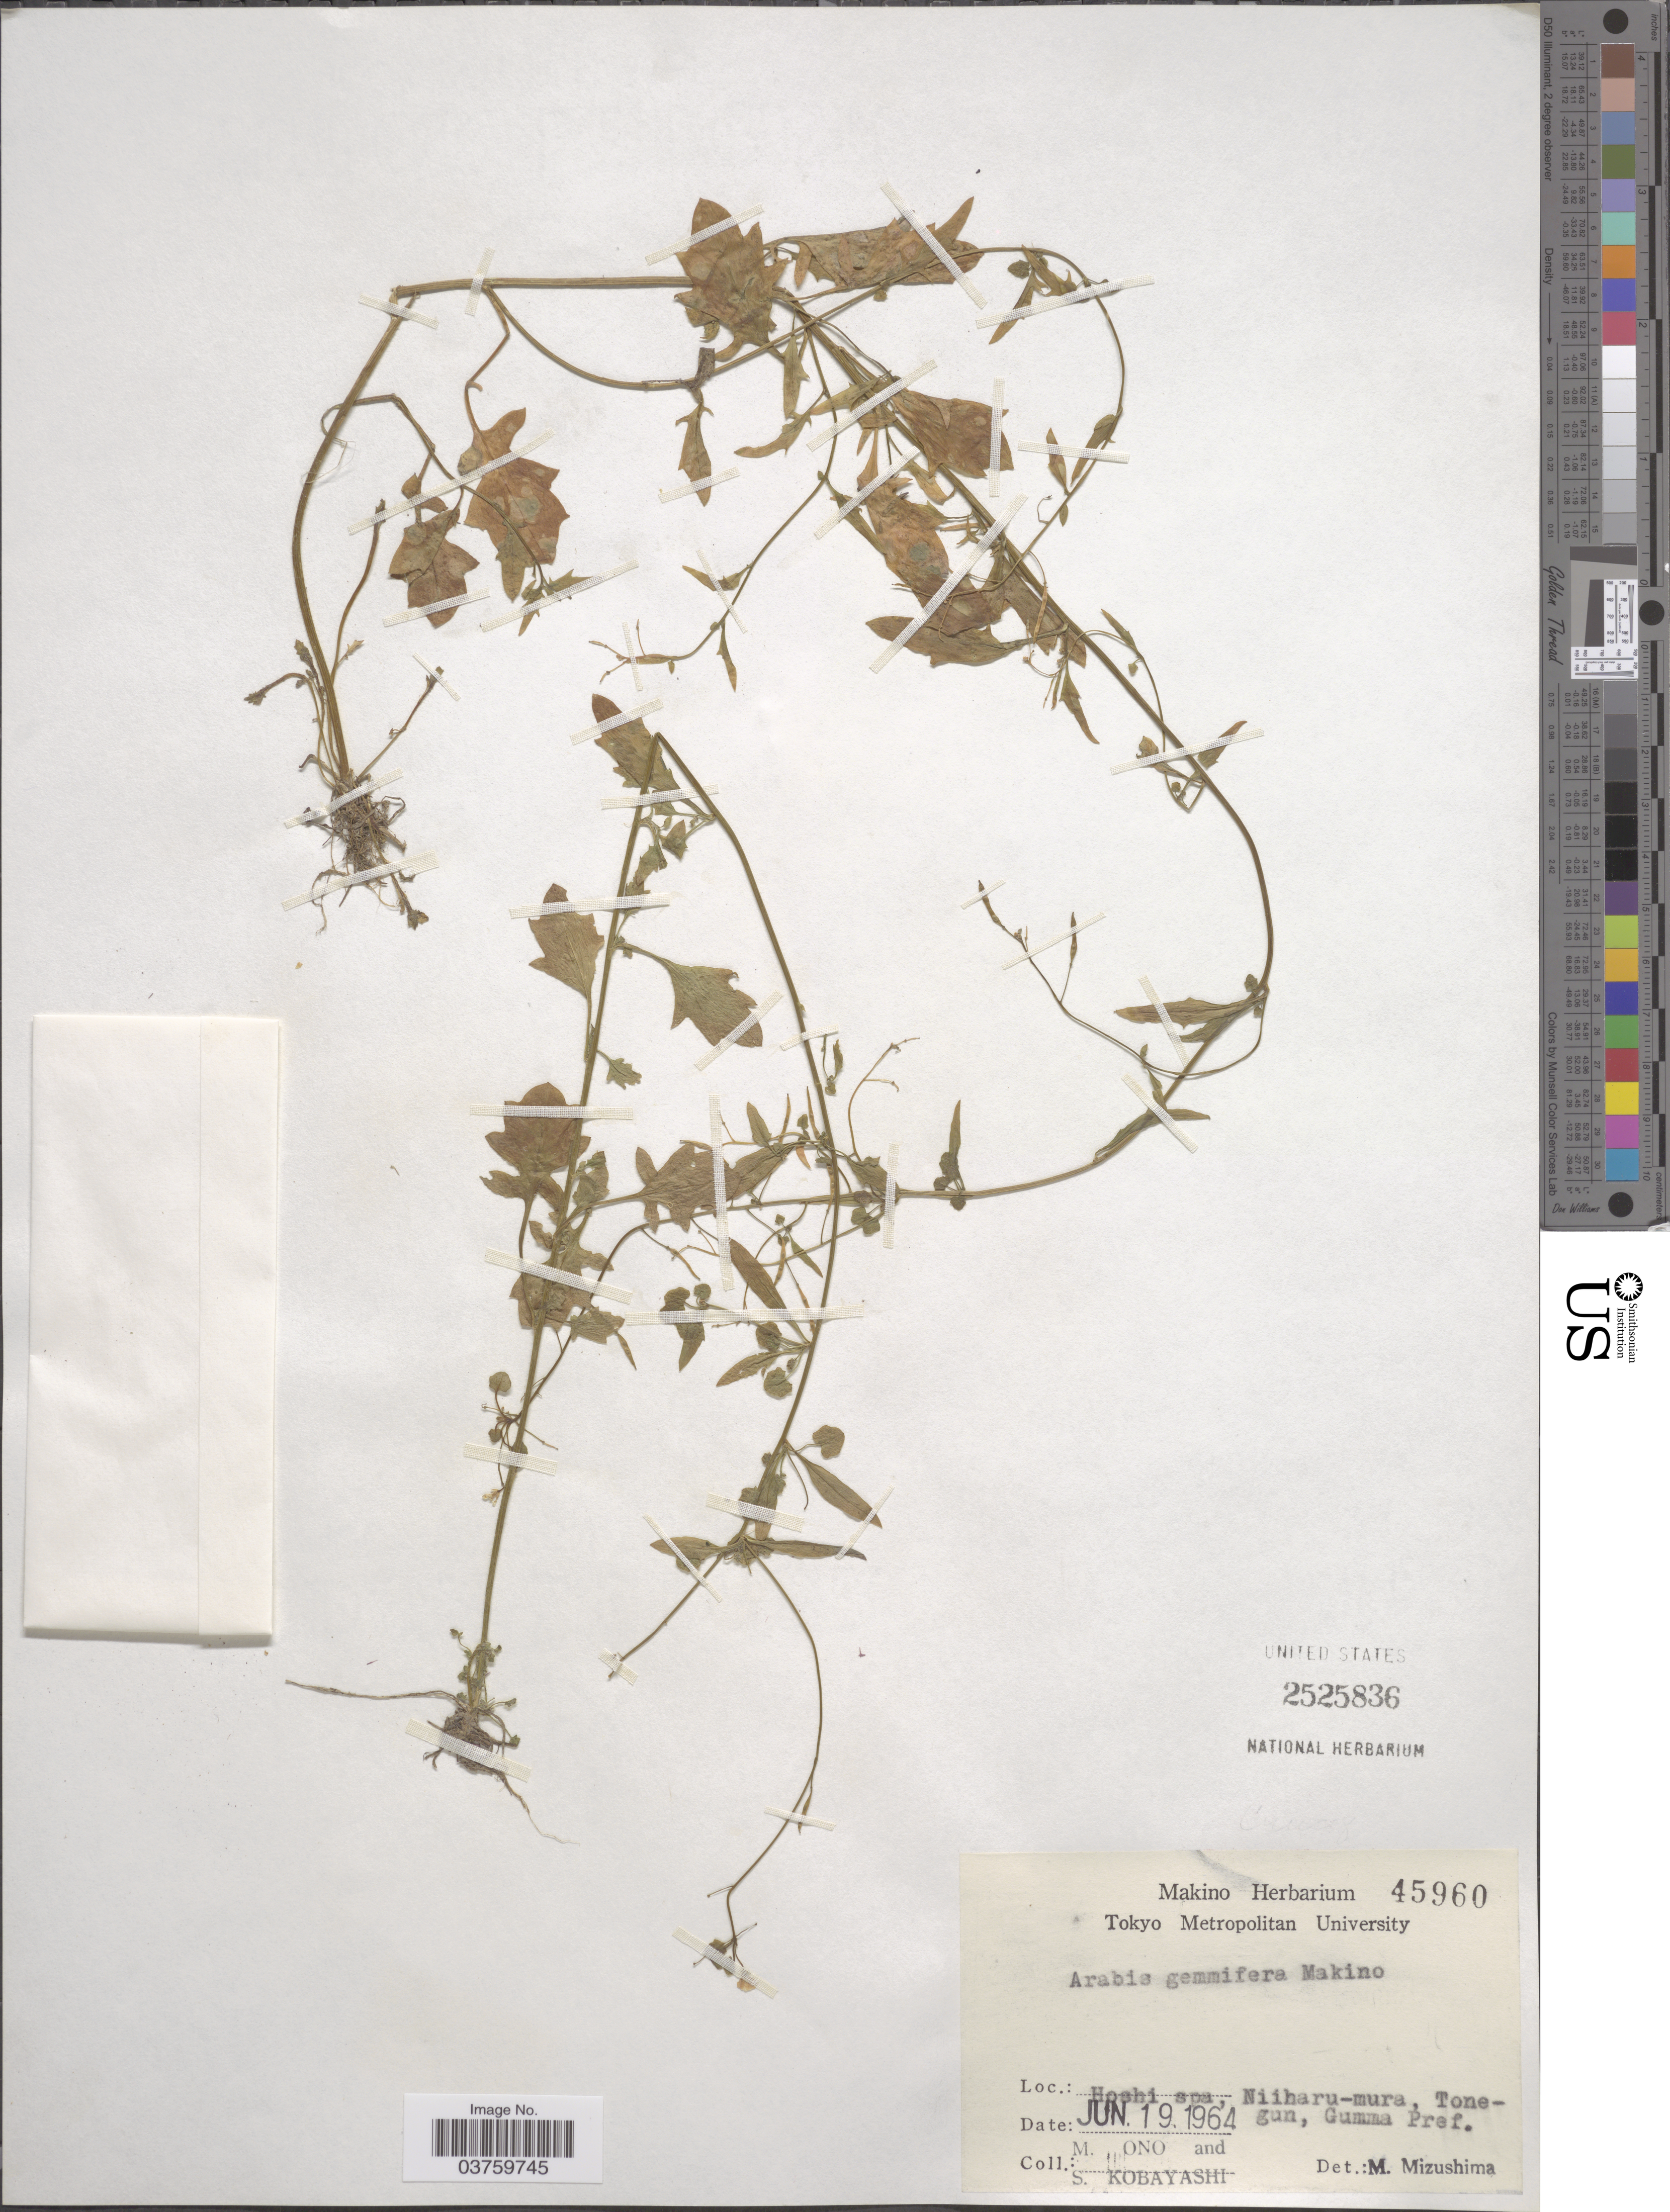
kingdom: Plantae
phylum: Tracheophyta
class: Magnoliopsida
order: Brassicales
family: Brassicaceae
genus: Arabis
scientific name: Arabis gemmifera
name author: (Matsum.) Makino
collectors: M. Ono & S. Kobayashi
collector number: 45960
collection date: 1964-06-19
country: Japan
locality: Hoshi spa, Niiharu-mura, Tonegun, Gumma Pref.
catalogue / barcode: US 2525836